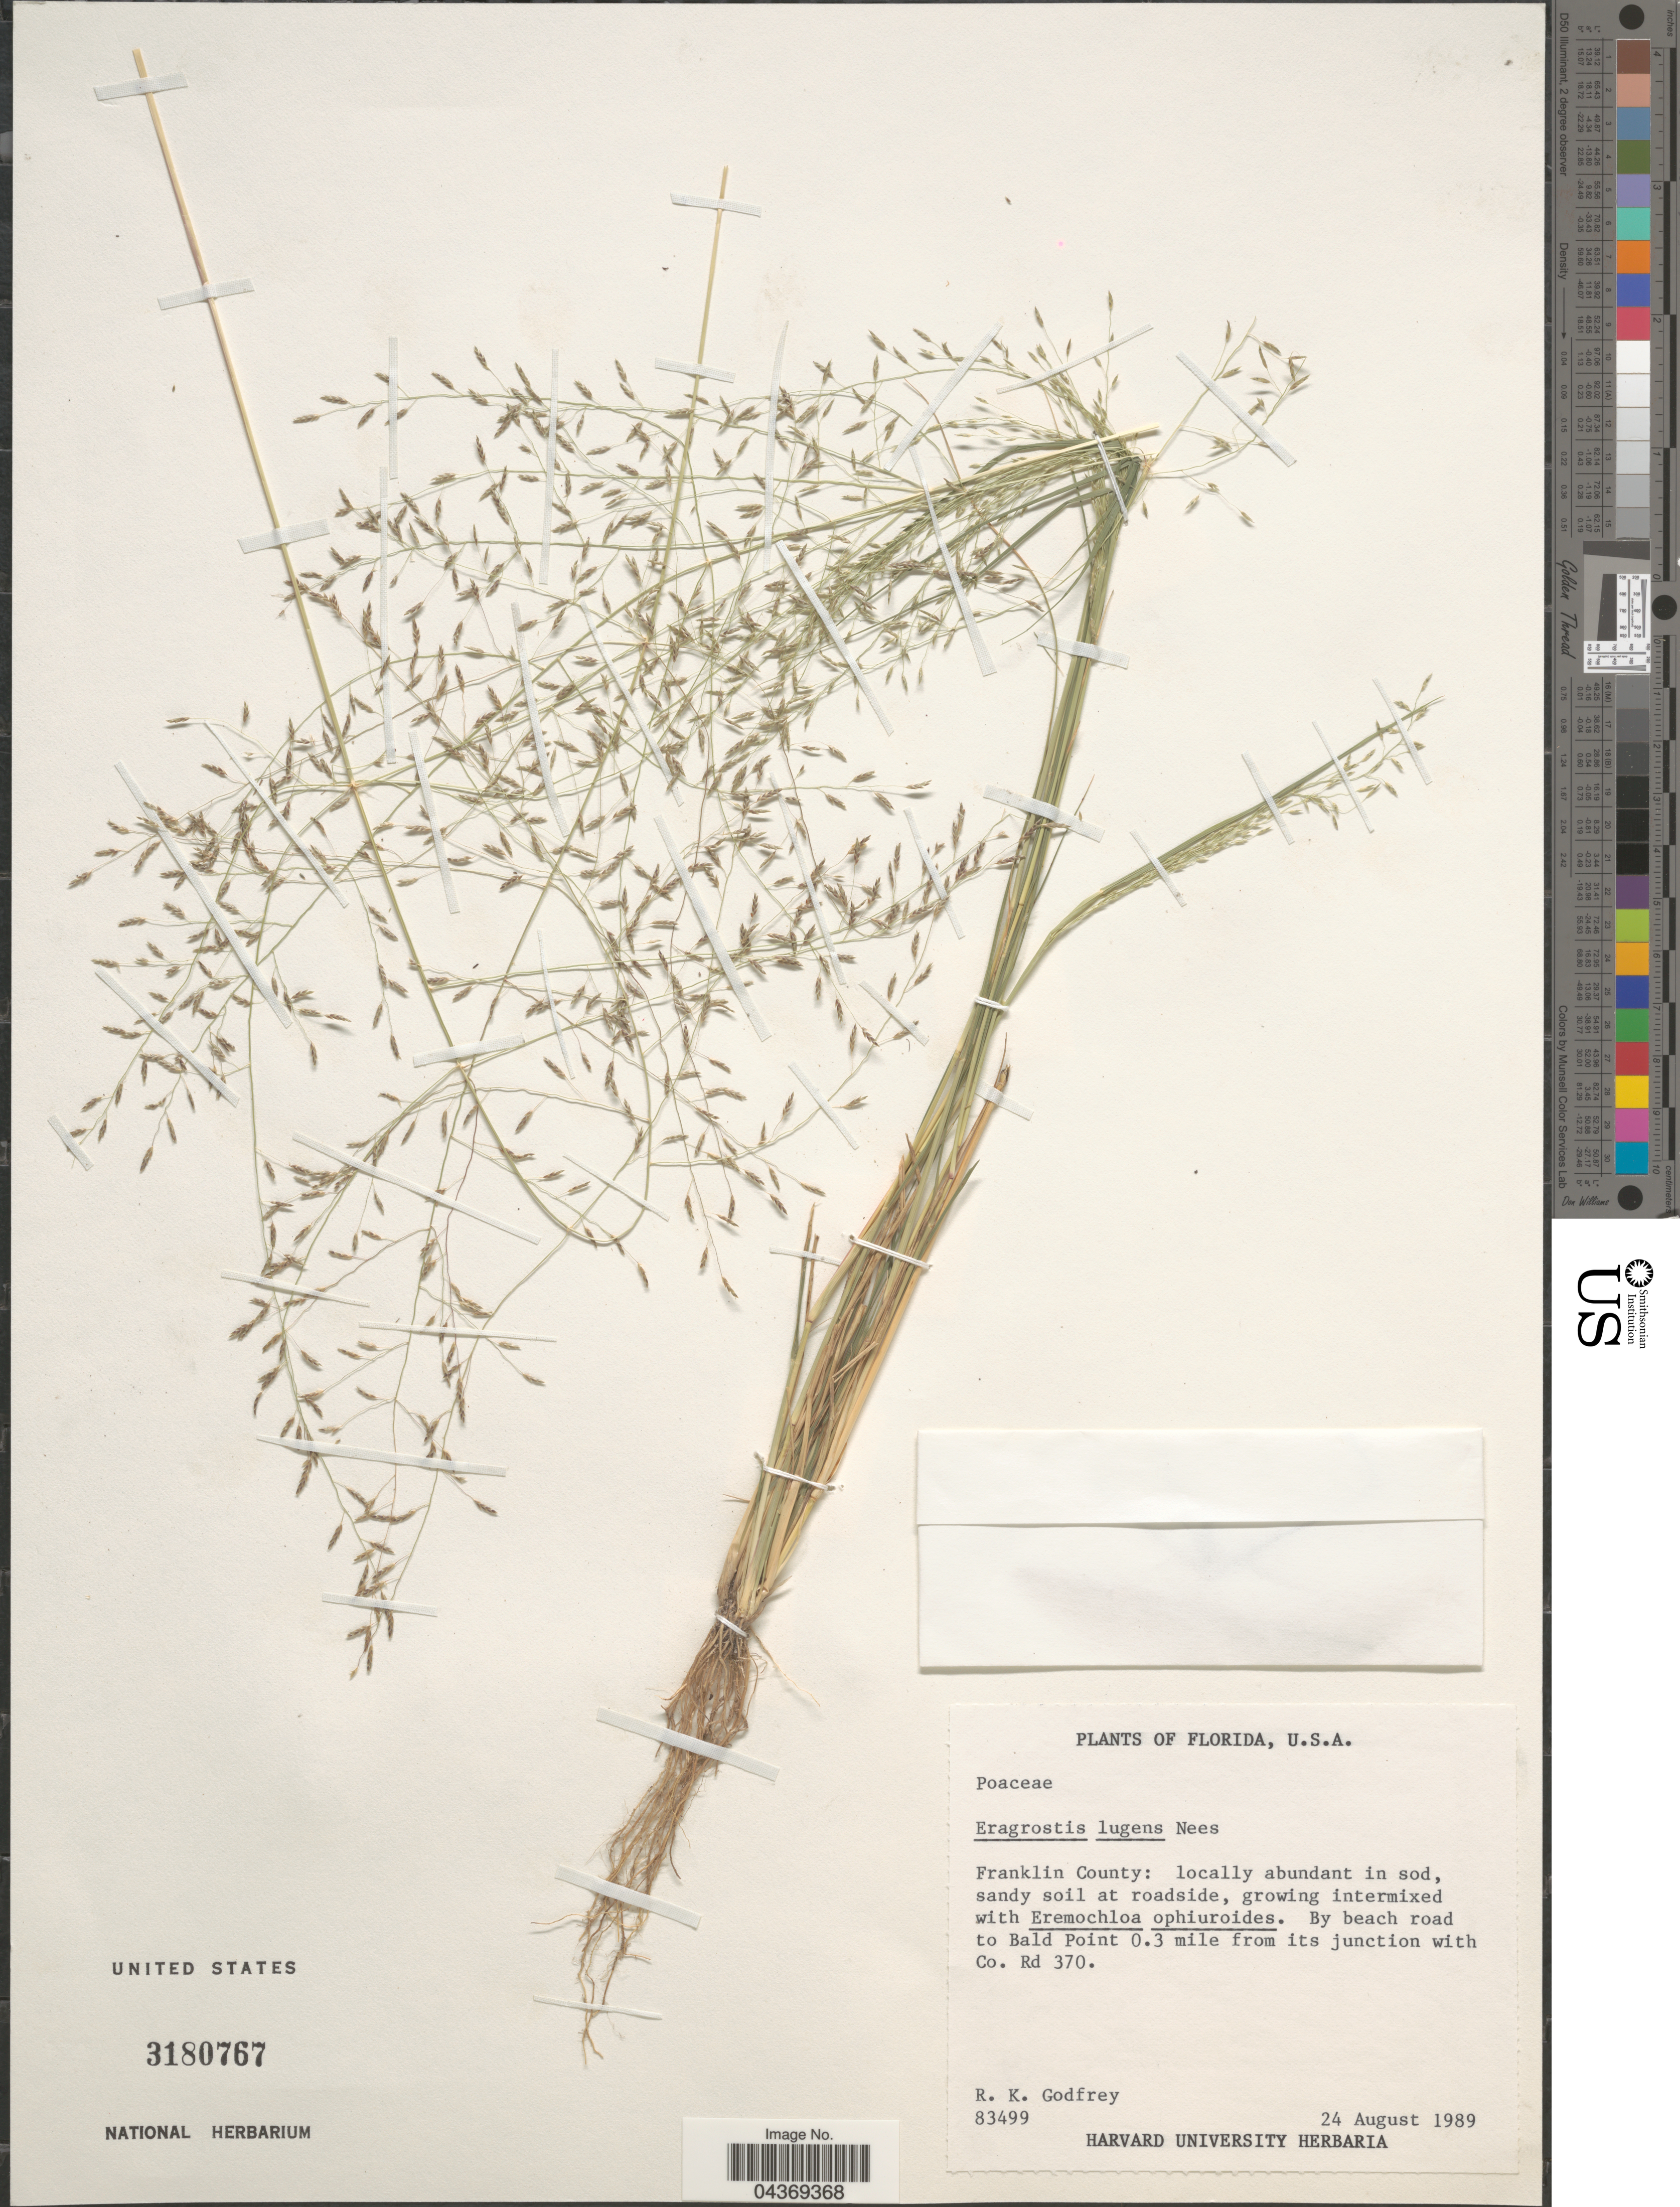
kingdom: Plantae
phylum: Tracheophyta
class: Liliopsida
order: Poales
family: Poaceae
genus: Eragrostis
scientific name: Eragrostis lugens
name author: Nees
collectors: R. K. Godfrey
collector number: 83499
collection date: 1989-08-24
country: United States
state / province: Florida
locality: Franklin County. By beach road to Bald Point 0.3 mile from its junction with Co. Rd 370.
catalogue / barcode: US 3180767